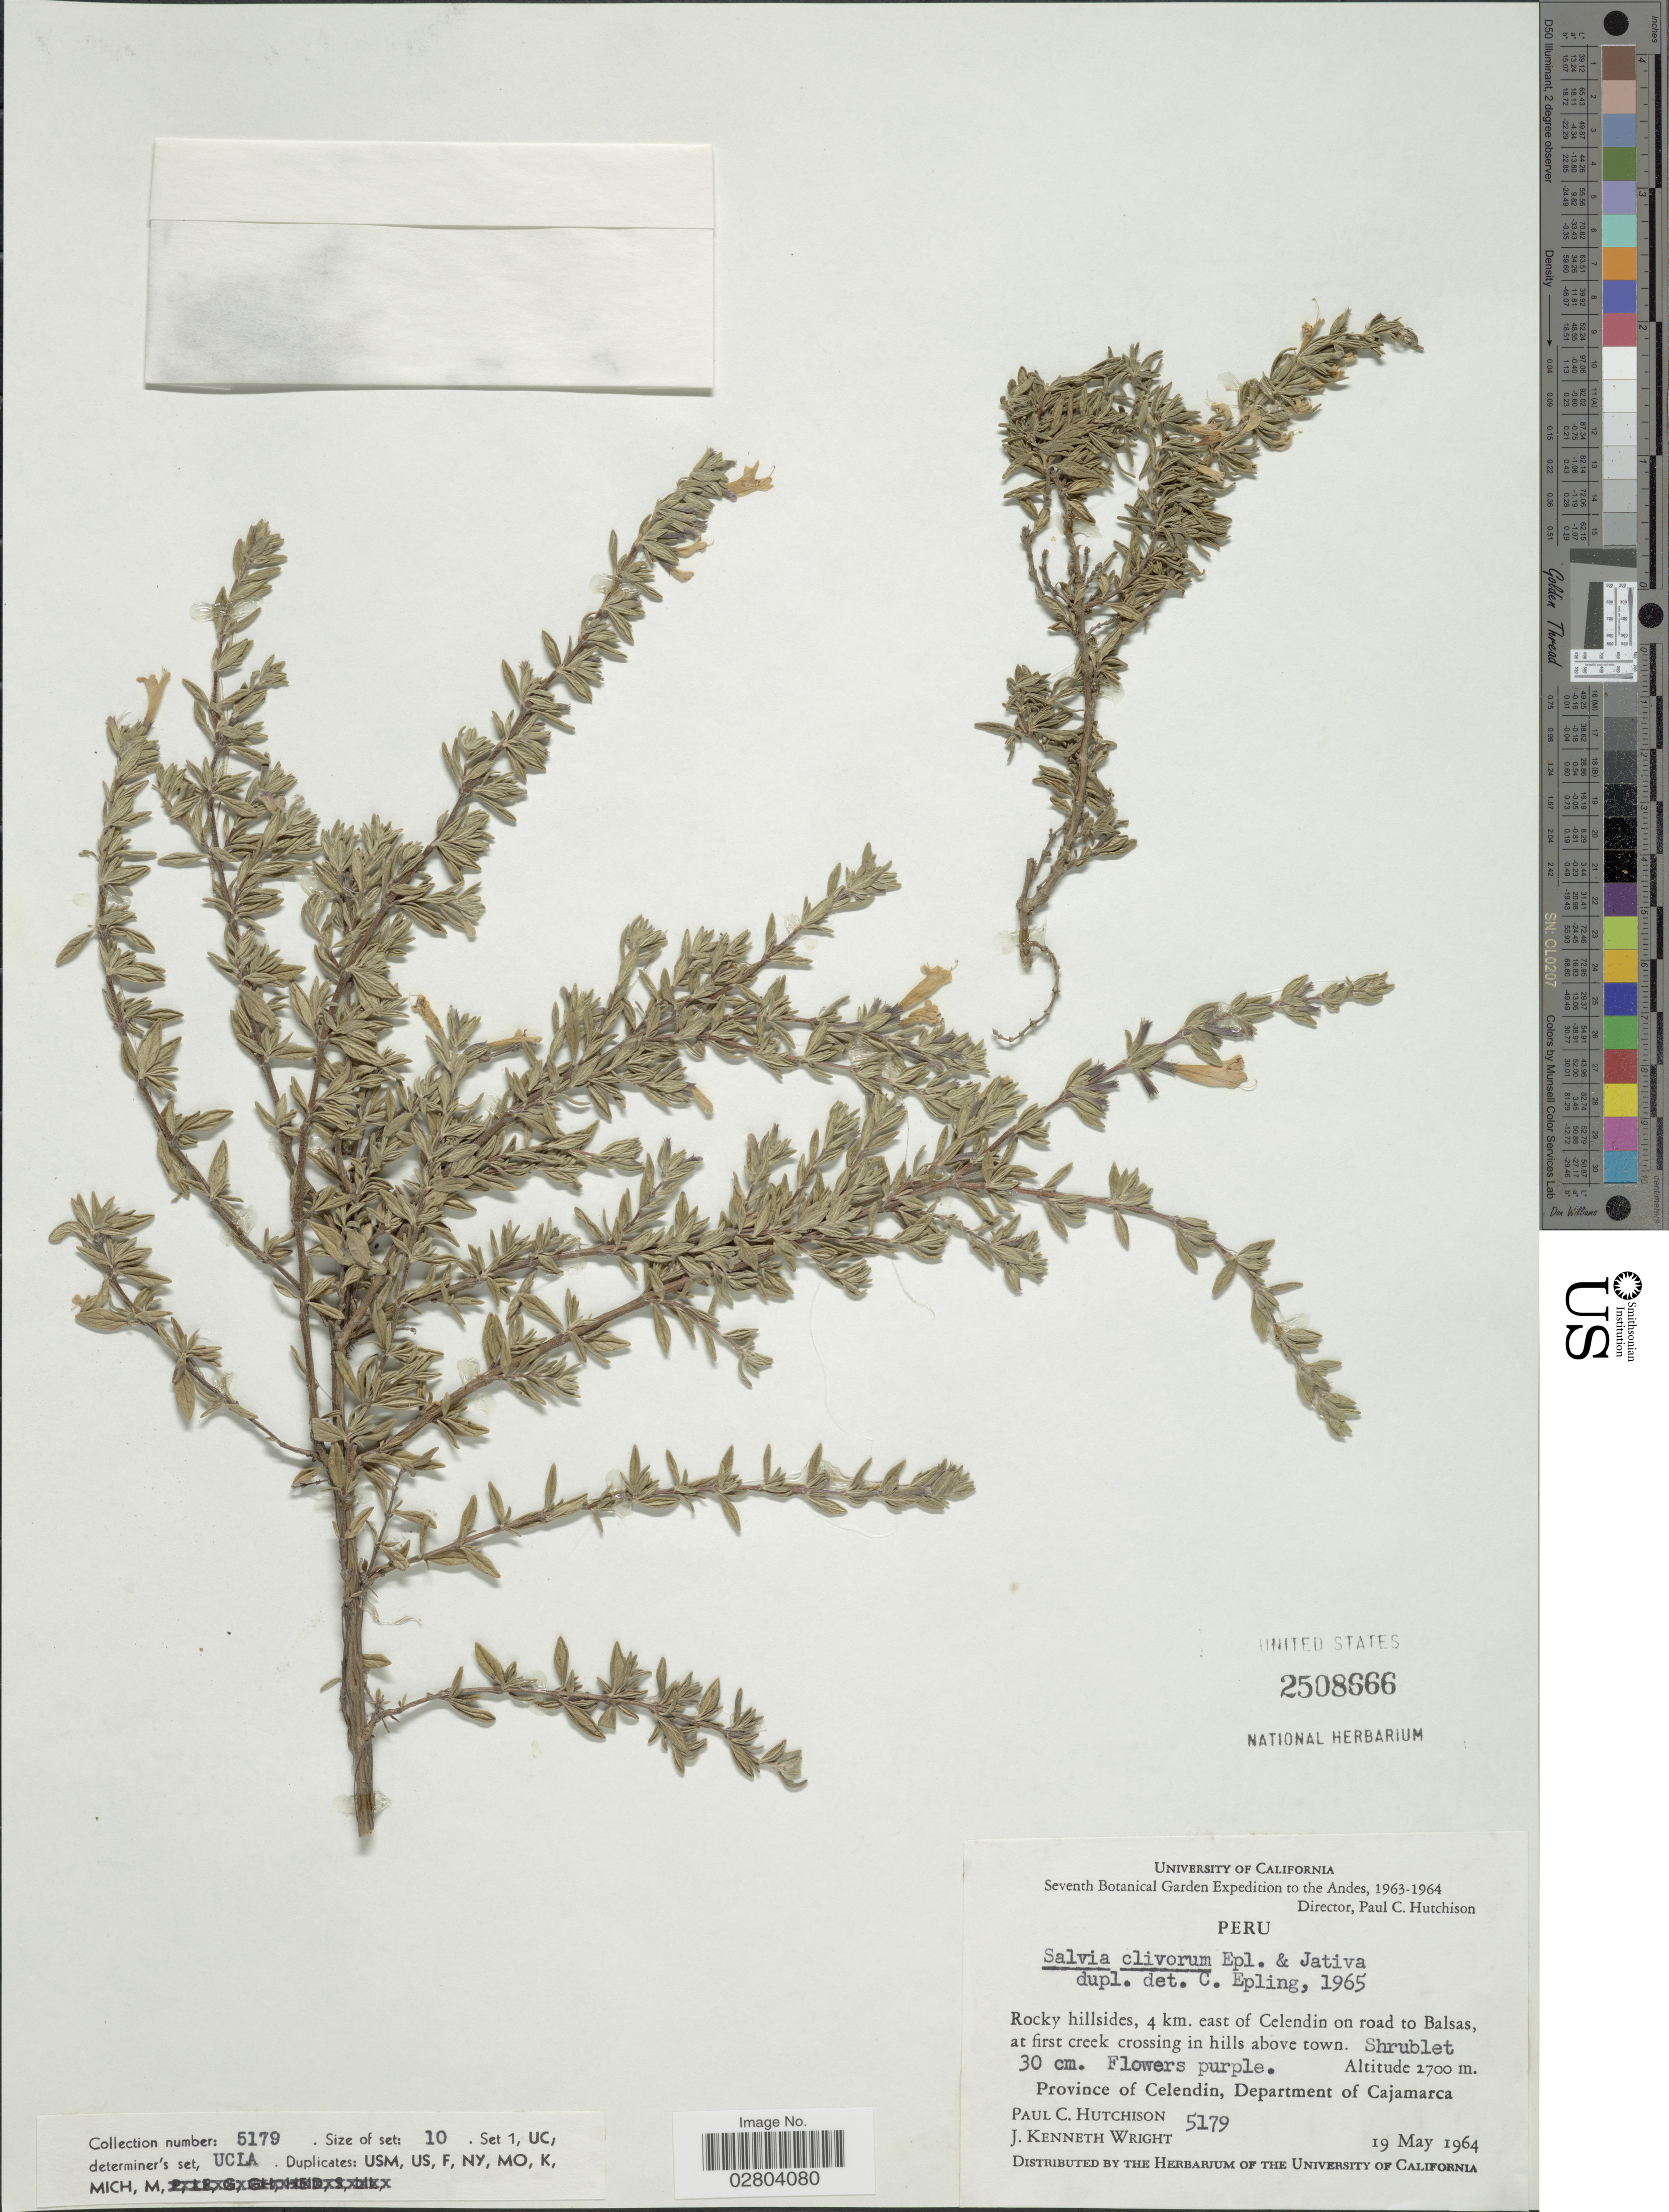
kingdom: Plantae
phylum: Tracheophyta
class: Magnoliopsida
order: Lamiales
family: Lamiaceae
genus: Clinopodium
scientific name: Clinopodium clivorum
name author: (Epling) Govaerts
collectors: P. C. Hutchison & J. K. Wright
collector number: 5179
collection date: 1964-05-19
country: Peru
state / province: Cajamarca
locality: Andes. Rocky hillsides, 4 km. east of Celendin on road to Balsas, at first creek crossing in hills above town. Province of Celendin, Department of Cajamarca.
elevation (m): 2700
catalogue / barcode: US 2508666